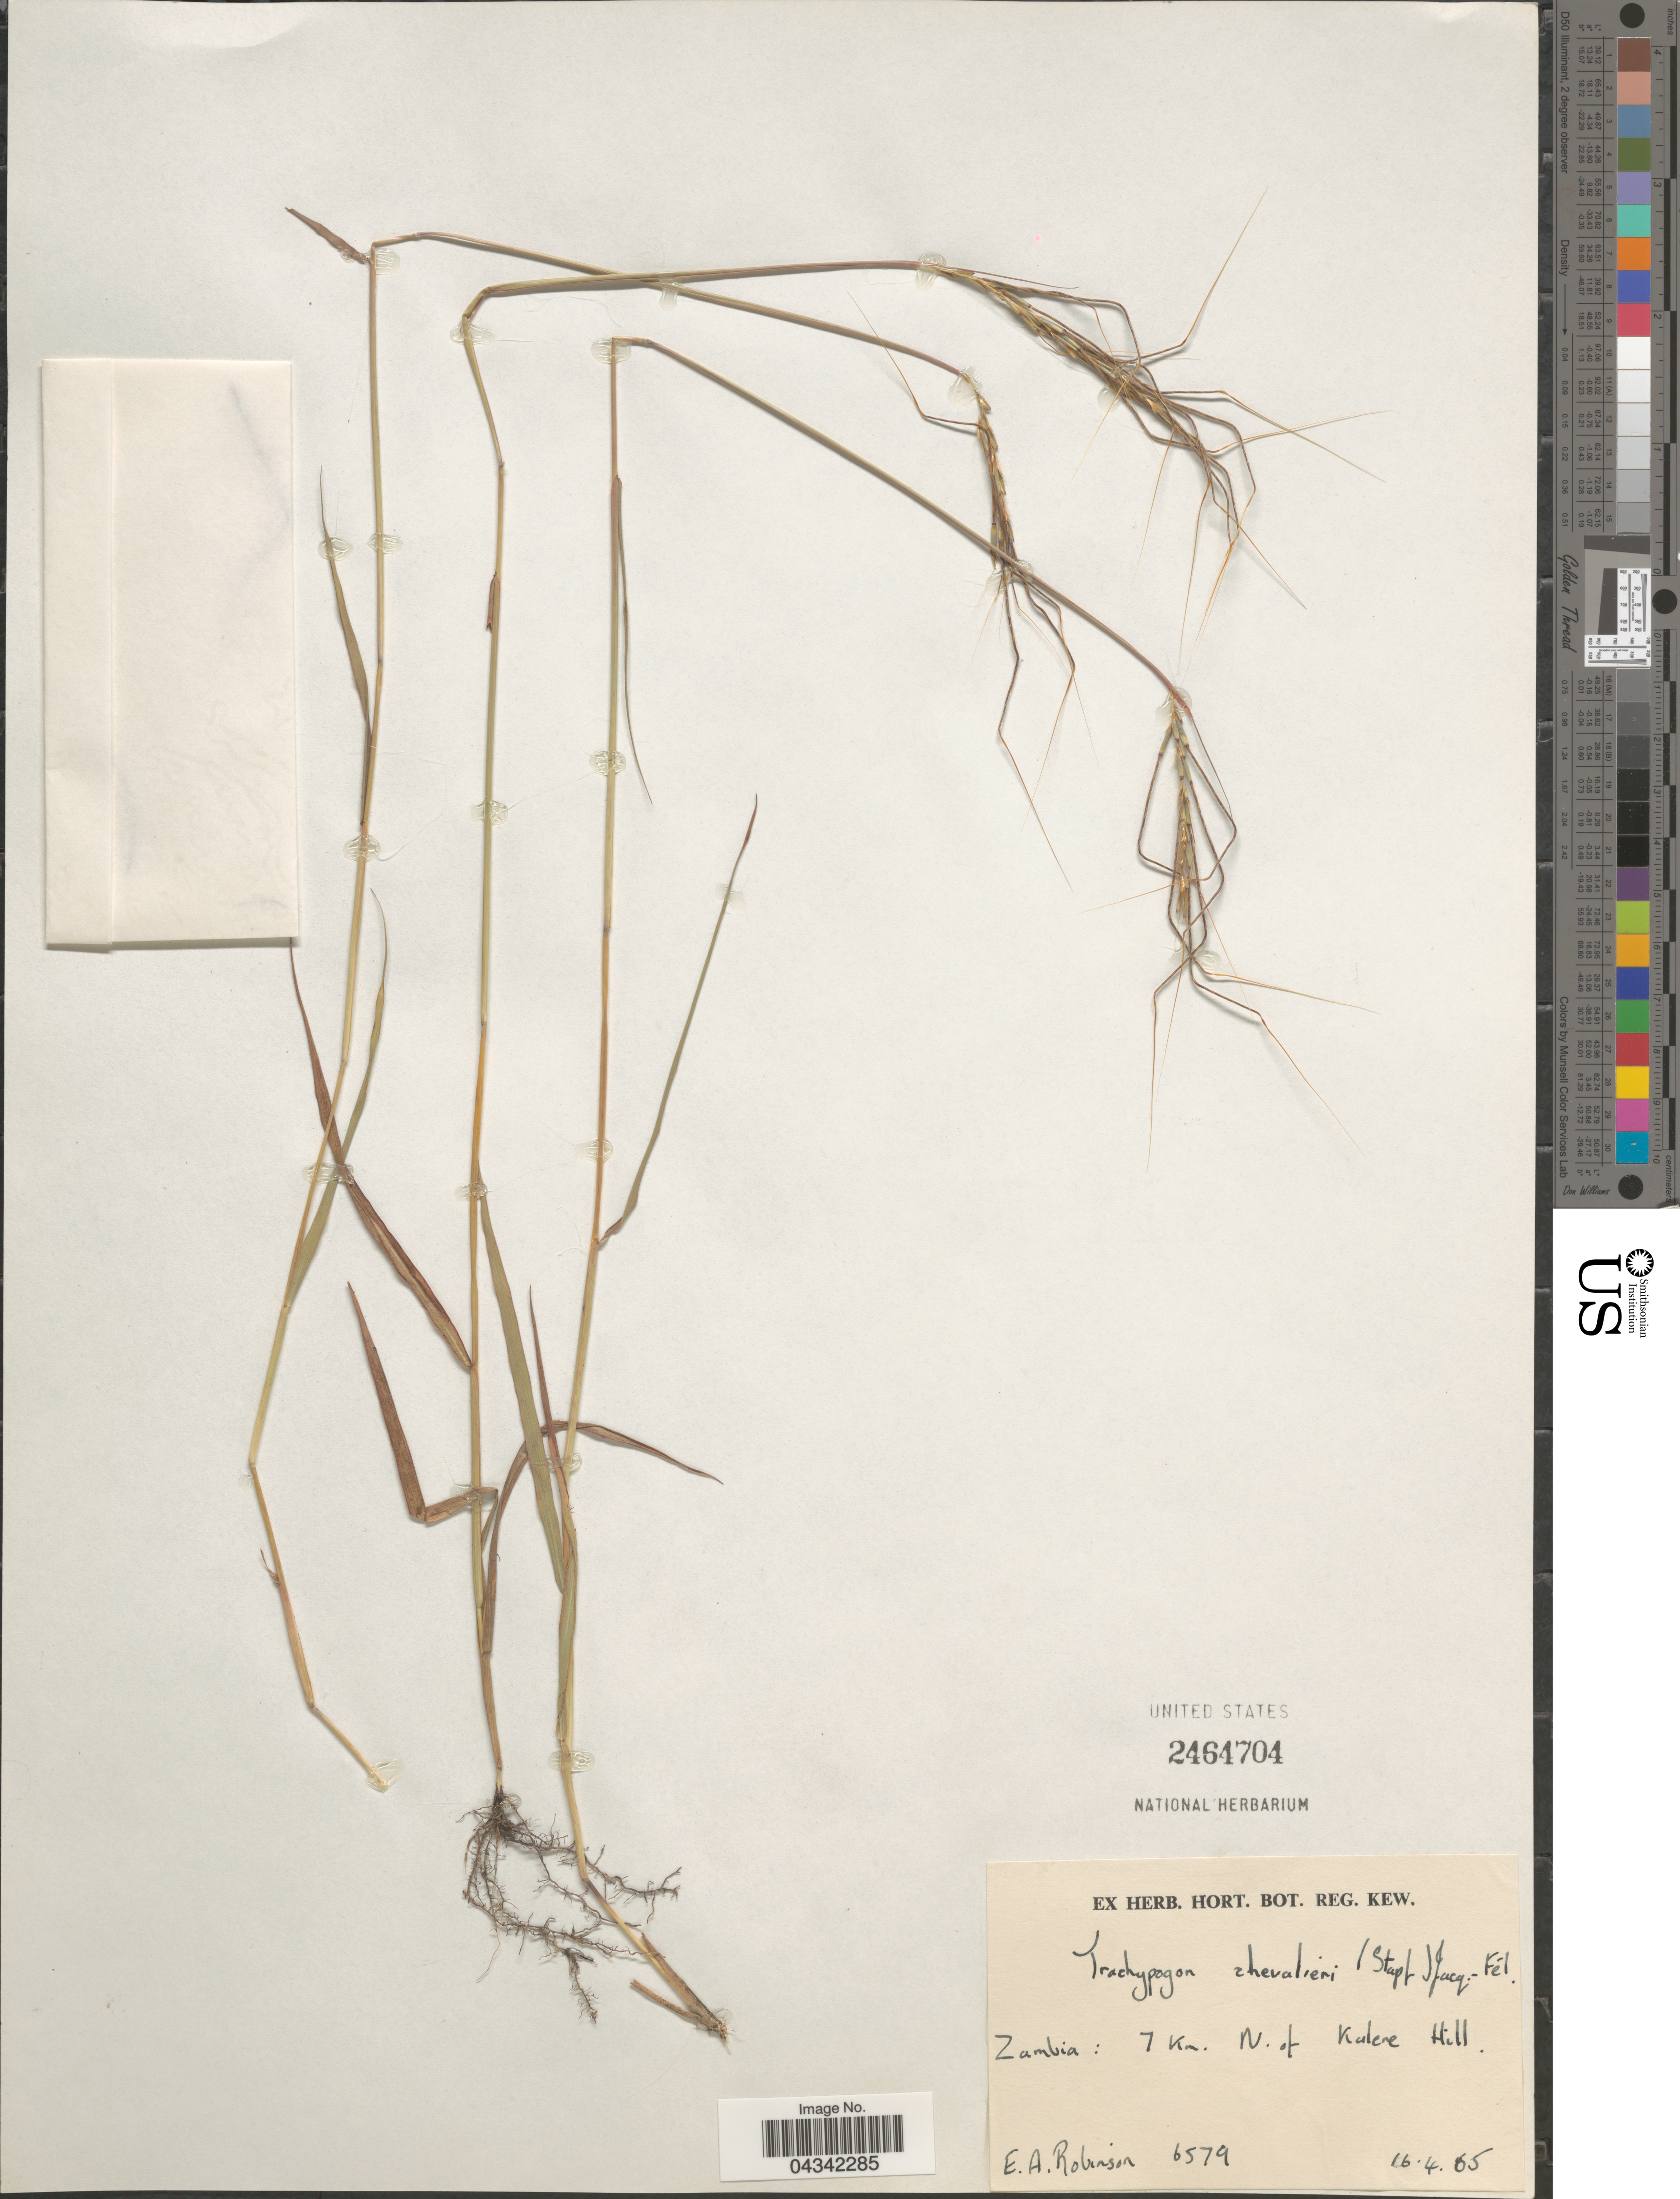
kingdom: Plantae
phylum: Tracheophyta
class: Liliopsida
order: Poales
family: Poaceae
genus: Trachypogon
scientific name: Trachypogon spicatus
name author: (L. f.) Kuntze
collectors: E. A. Robinson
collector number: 6579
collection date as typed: Transcribed d/m/y: 16/4/65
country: Zambia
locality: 7 Km. N. of Kulere Hill.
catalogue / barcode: US 2464704